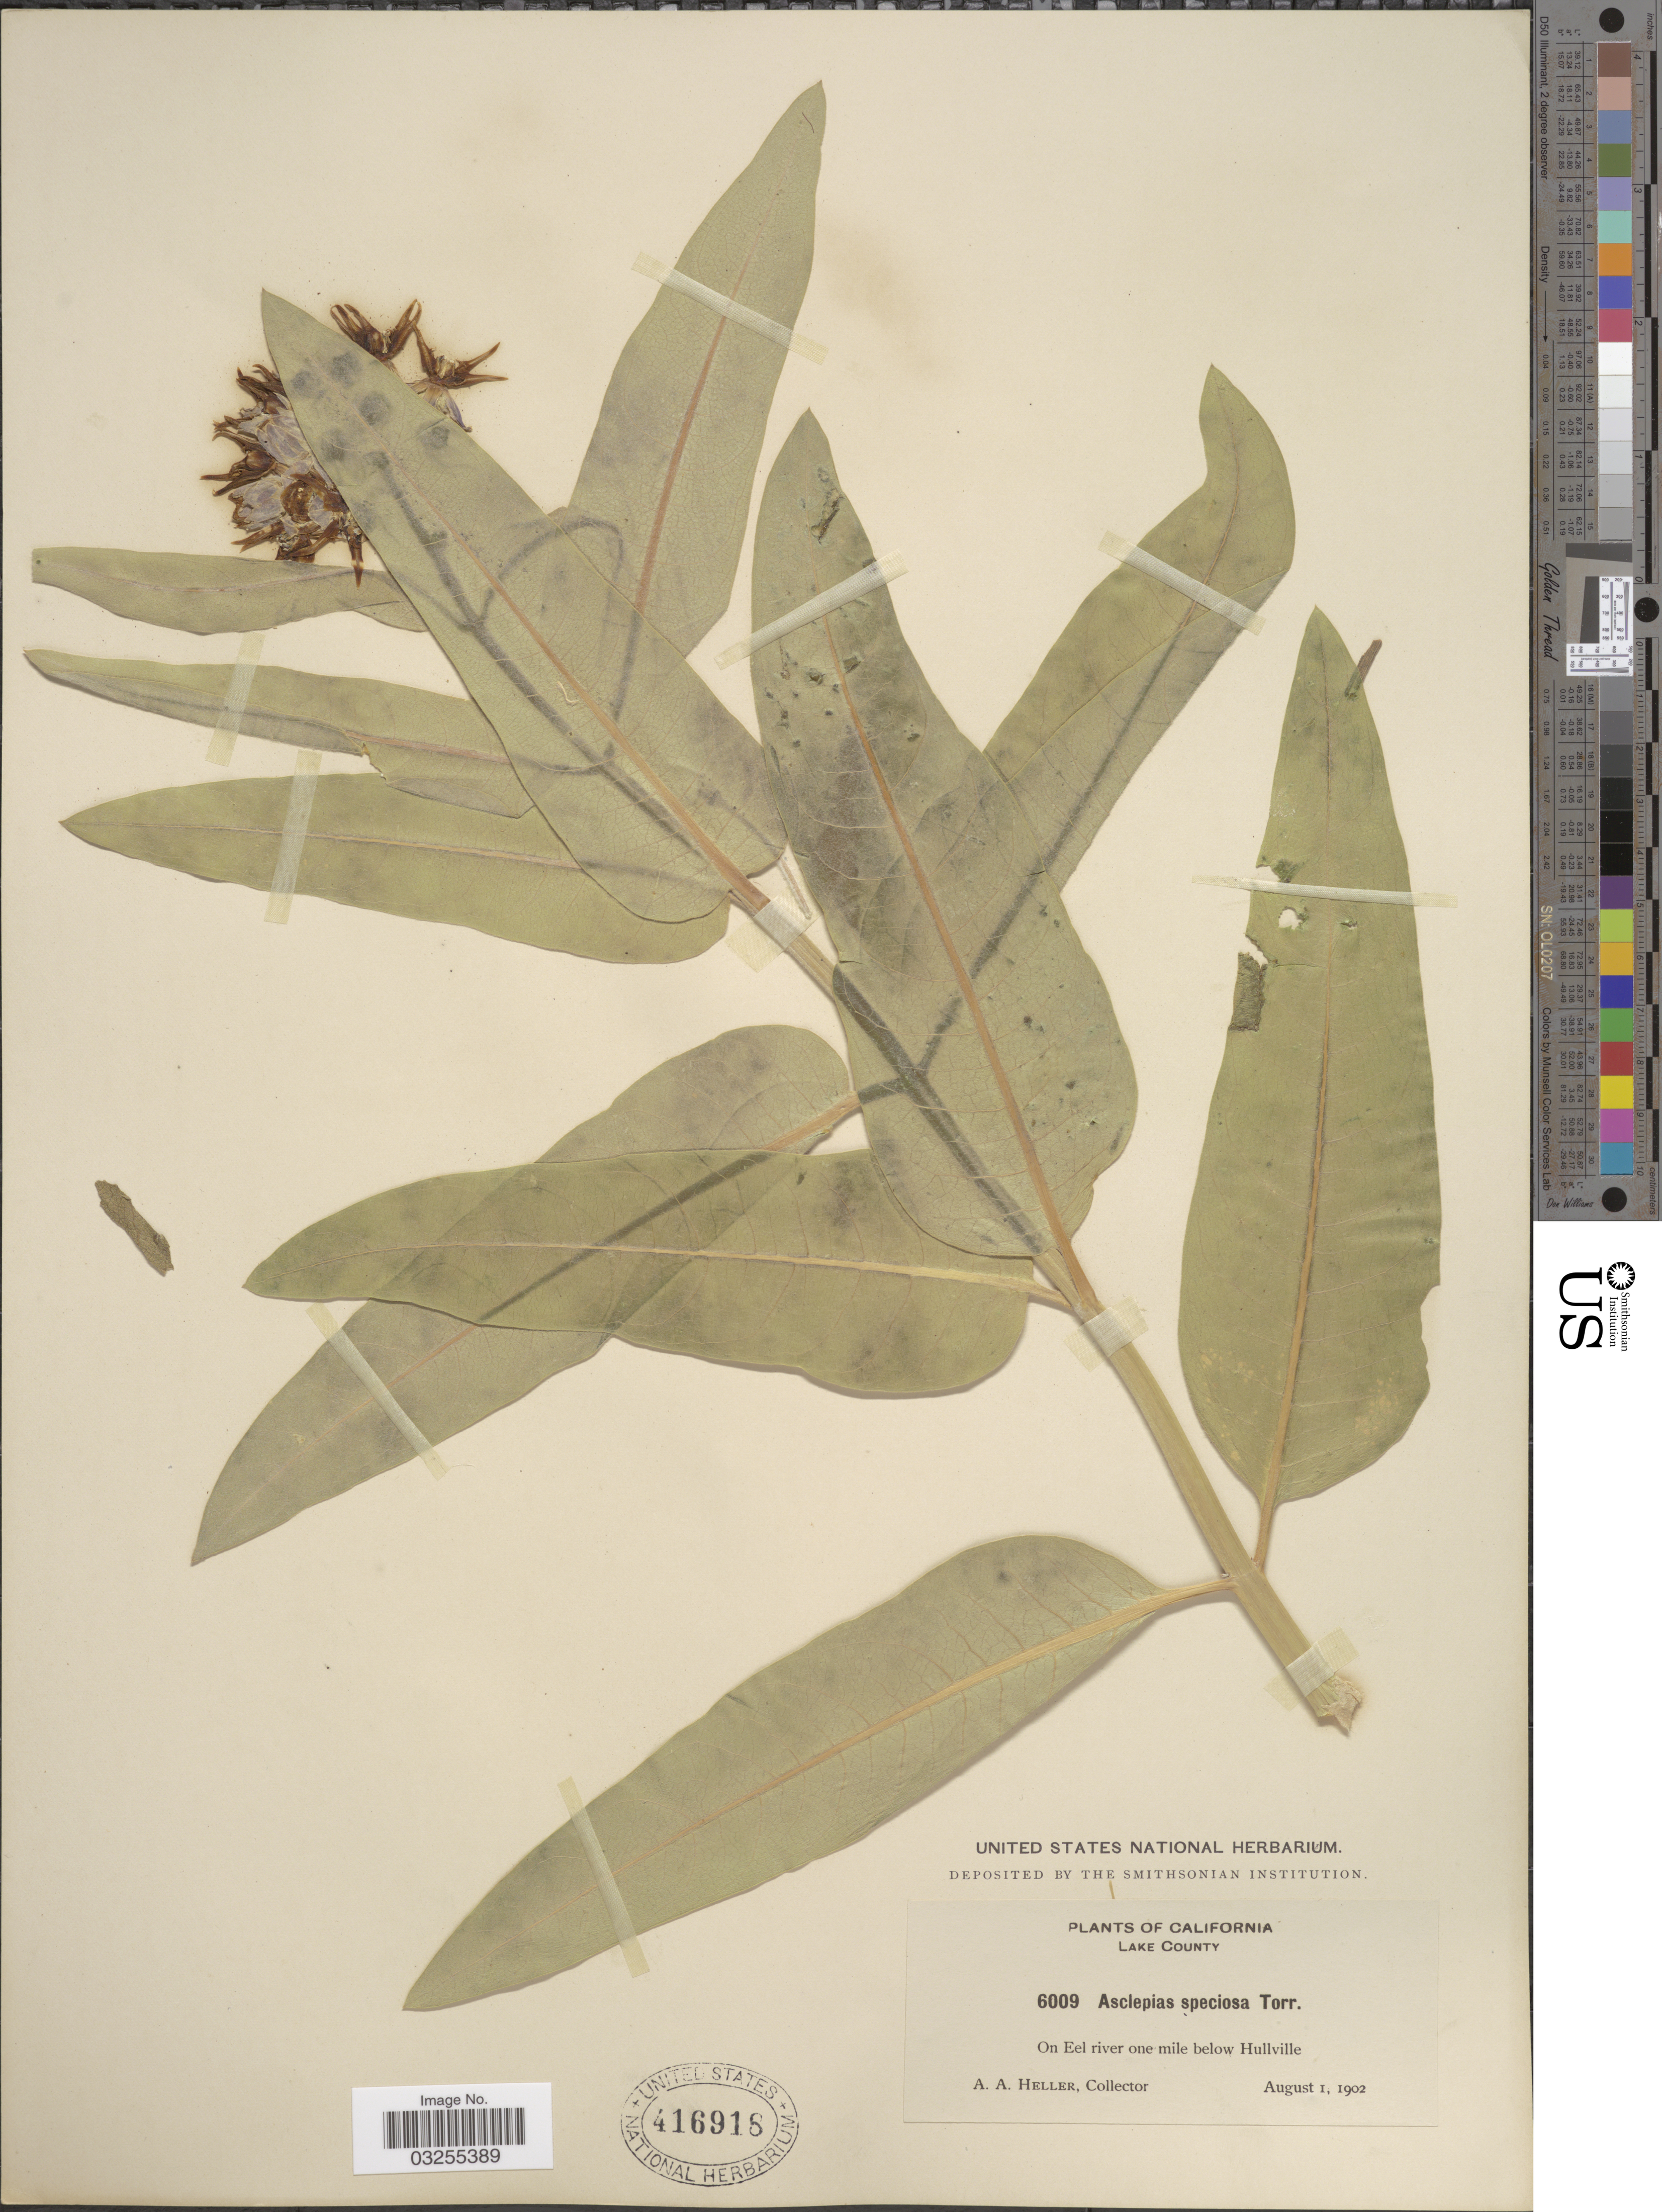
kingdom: Plantae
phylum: Tracheophyta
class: Magnoliopsida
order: Gentianales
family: Apocynaceae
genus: Asclepias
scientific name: Asclepias speciosa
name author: Torr.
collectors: A. A. Heller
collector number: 6009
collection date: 1902-08-01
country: United States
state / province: California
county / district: Lake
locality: Lake County. On Eel river one mile below Hullville.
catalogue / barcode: US 416916